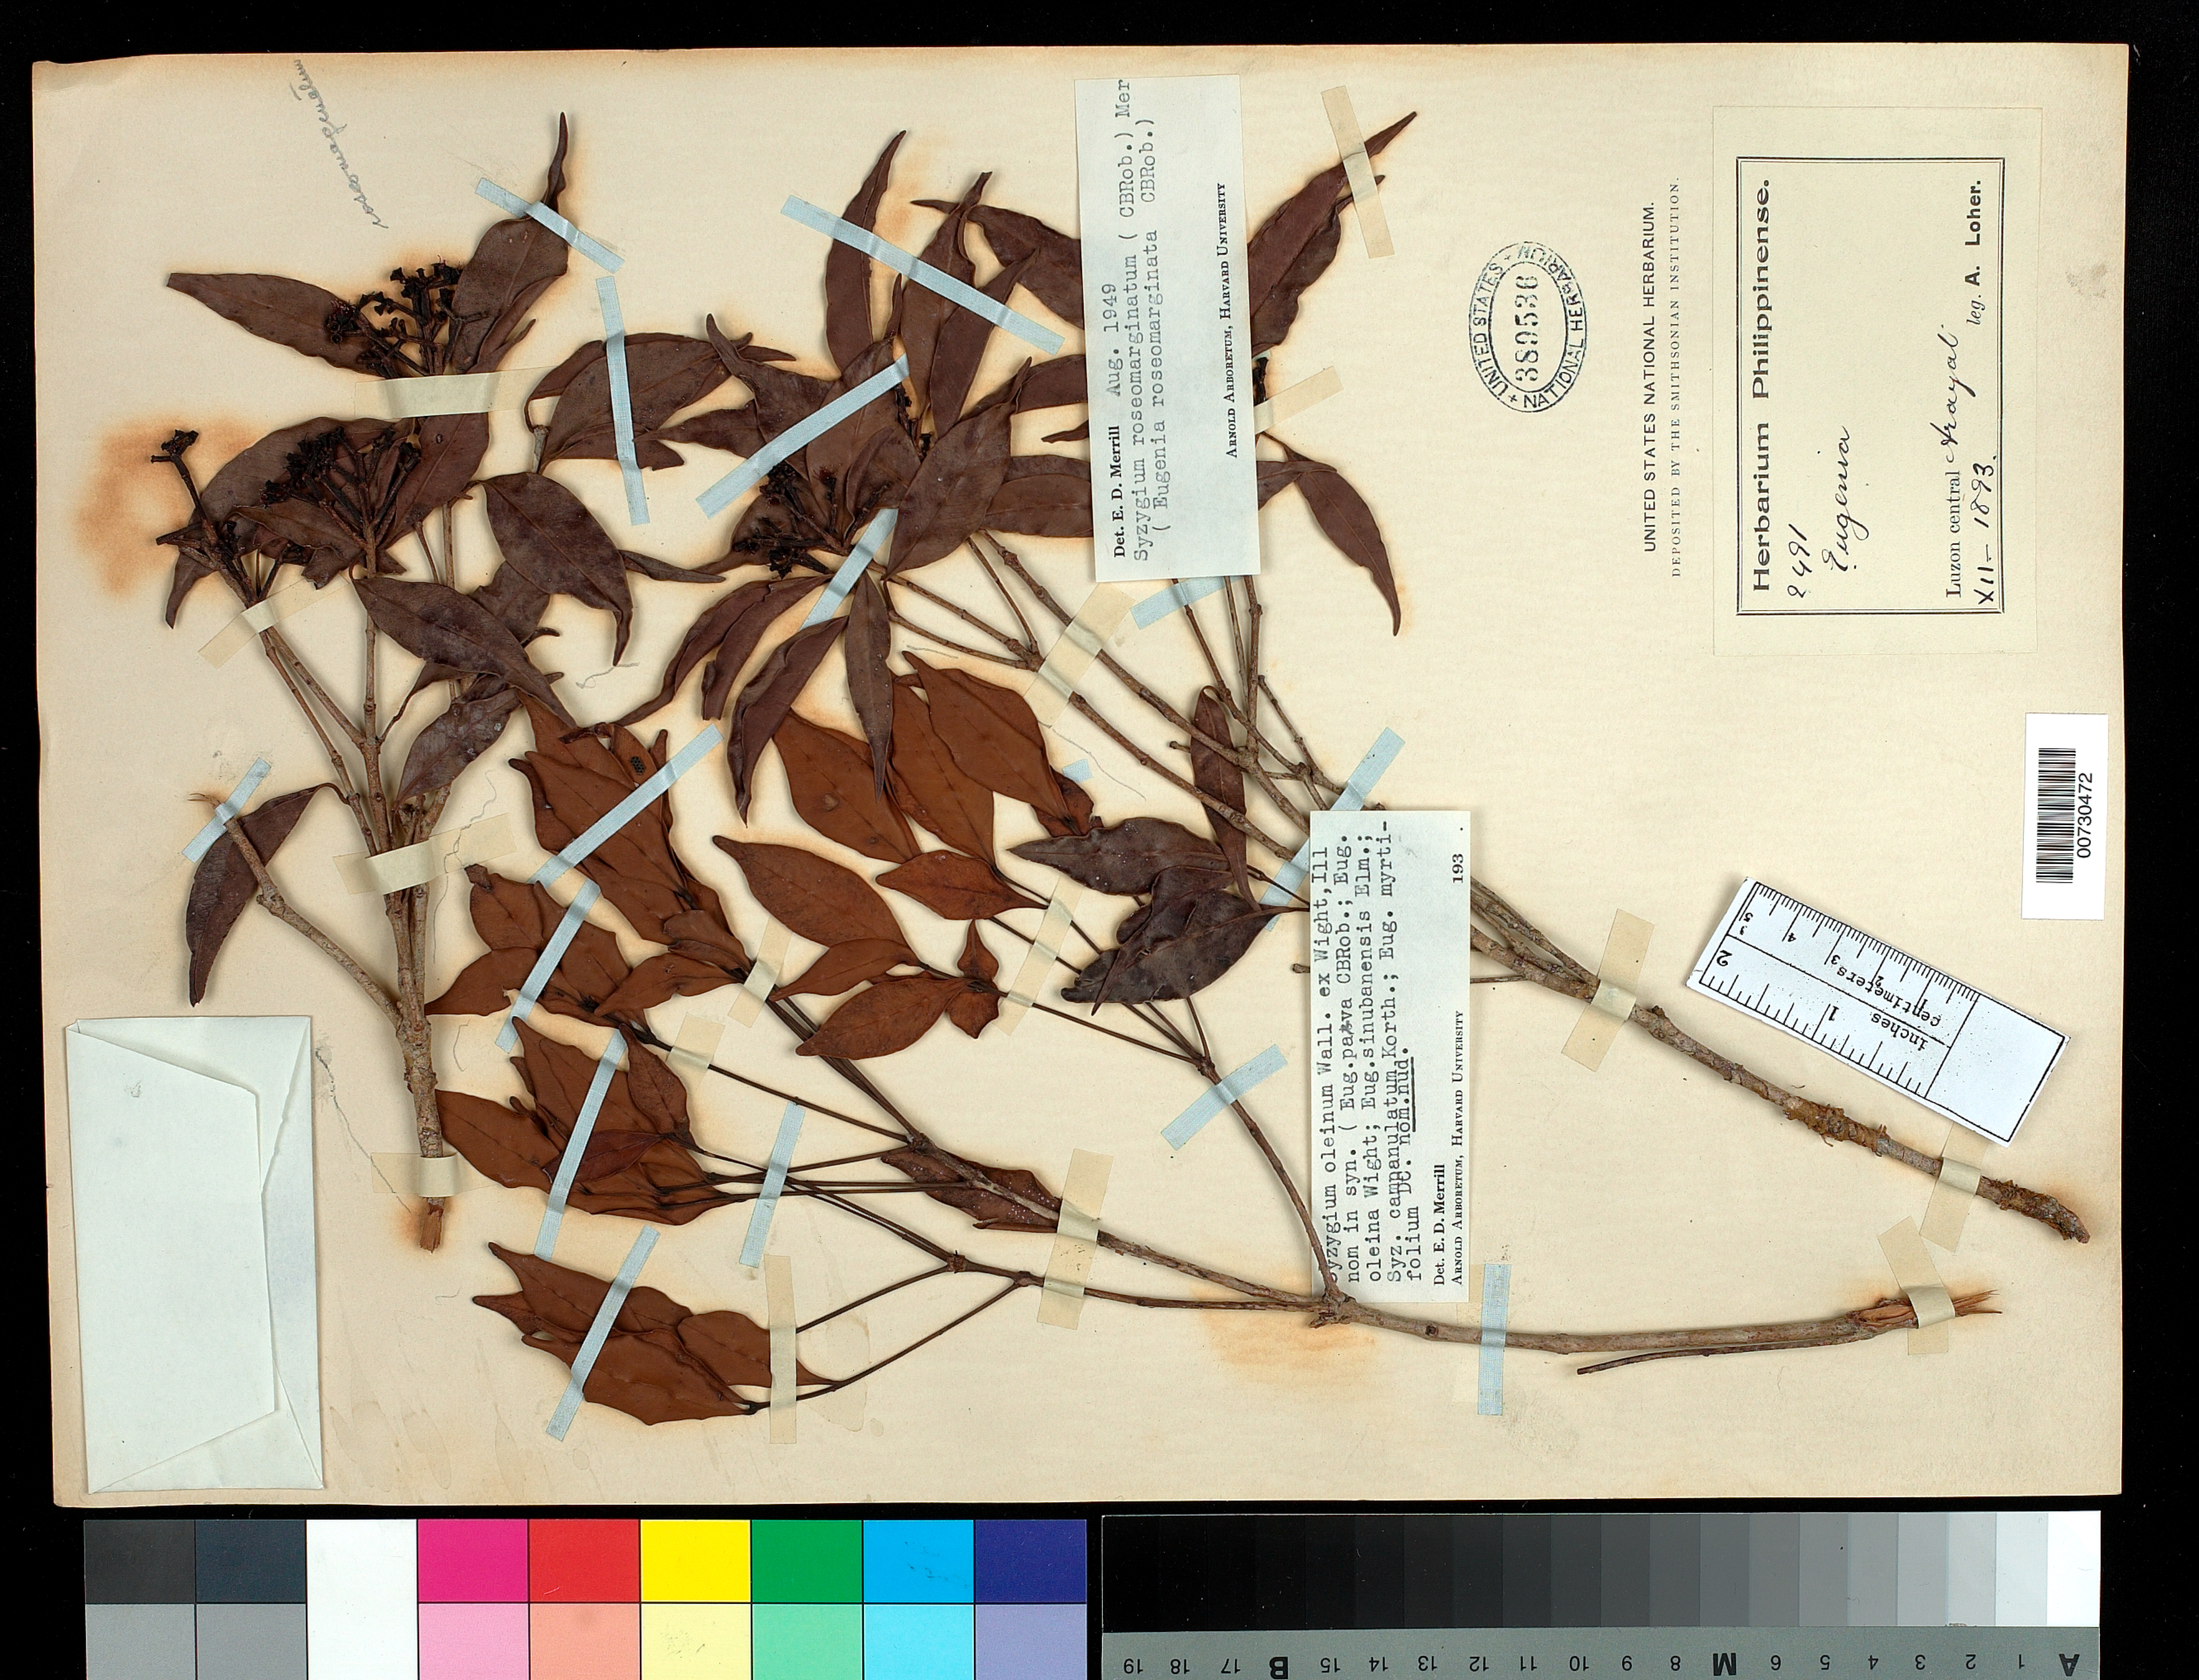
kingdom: Plantae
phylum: Tracheophyta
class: Magnoliopsida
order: Myrtales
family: Myrtaceae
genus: Syzygium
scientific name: Syzygium roseomarginatum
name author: (C.B. Rob.) Merr. & L.M. Perry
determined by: Merrill, Elmer D.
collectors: A. Loher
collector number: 2491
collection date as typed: Dec 1893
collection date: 1893-12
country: Philippines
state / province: Central Luzon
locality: Arayal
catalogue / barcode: US 389536